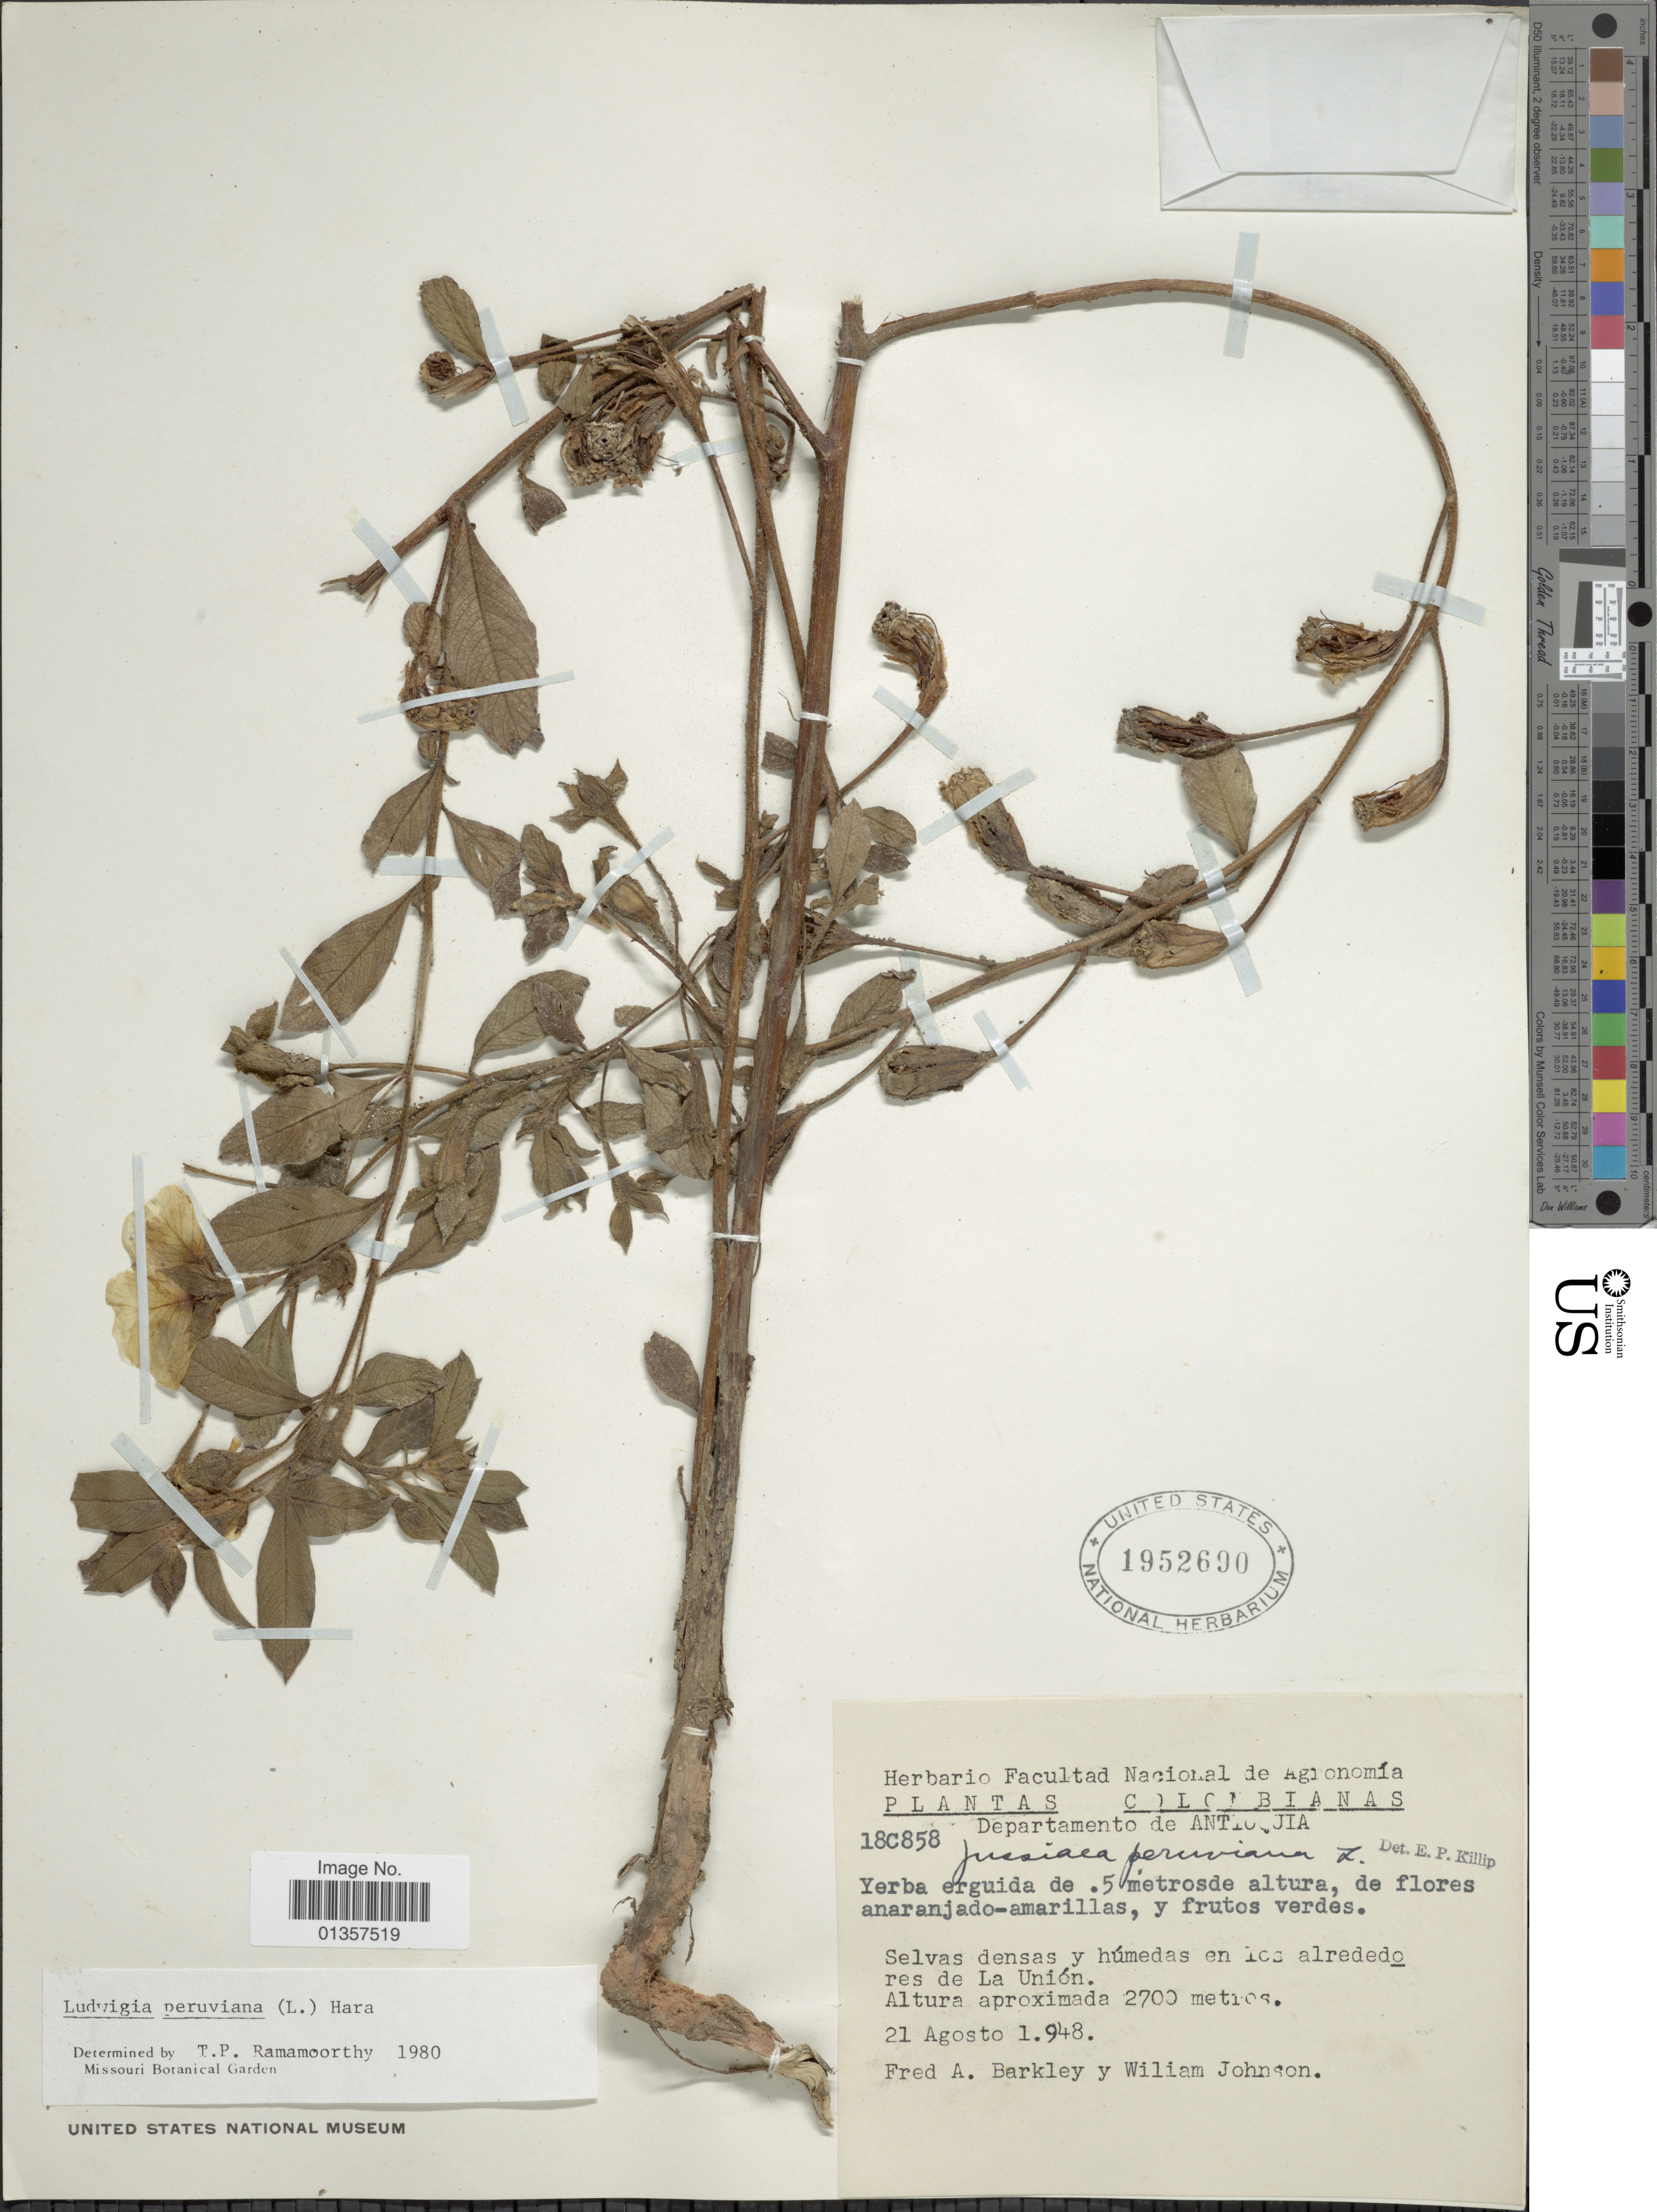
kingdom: Plantae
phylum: Tracheophyta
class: Magnoliopsida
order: Myrtales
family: Onagraceae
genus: Ludwigia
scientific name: Ludwigia peruviana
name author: (L.) H. Hara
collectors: F. A. Barkley & W. M. Johnson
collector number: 18C858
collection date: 1948-08-21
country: Colombia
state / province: Antioquia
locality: Selvas densas y húmedas en les alrededores de La Unión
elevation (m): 2700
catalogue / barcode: US 1952690